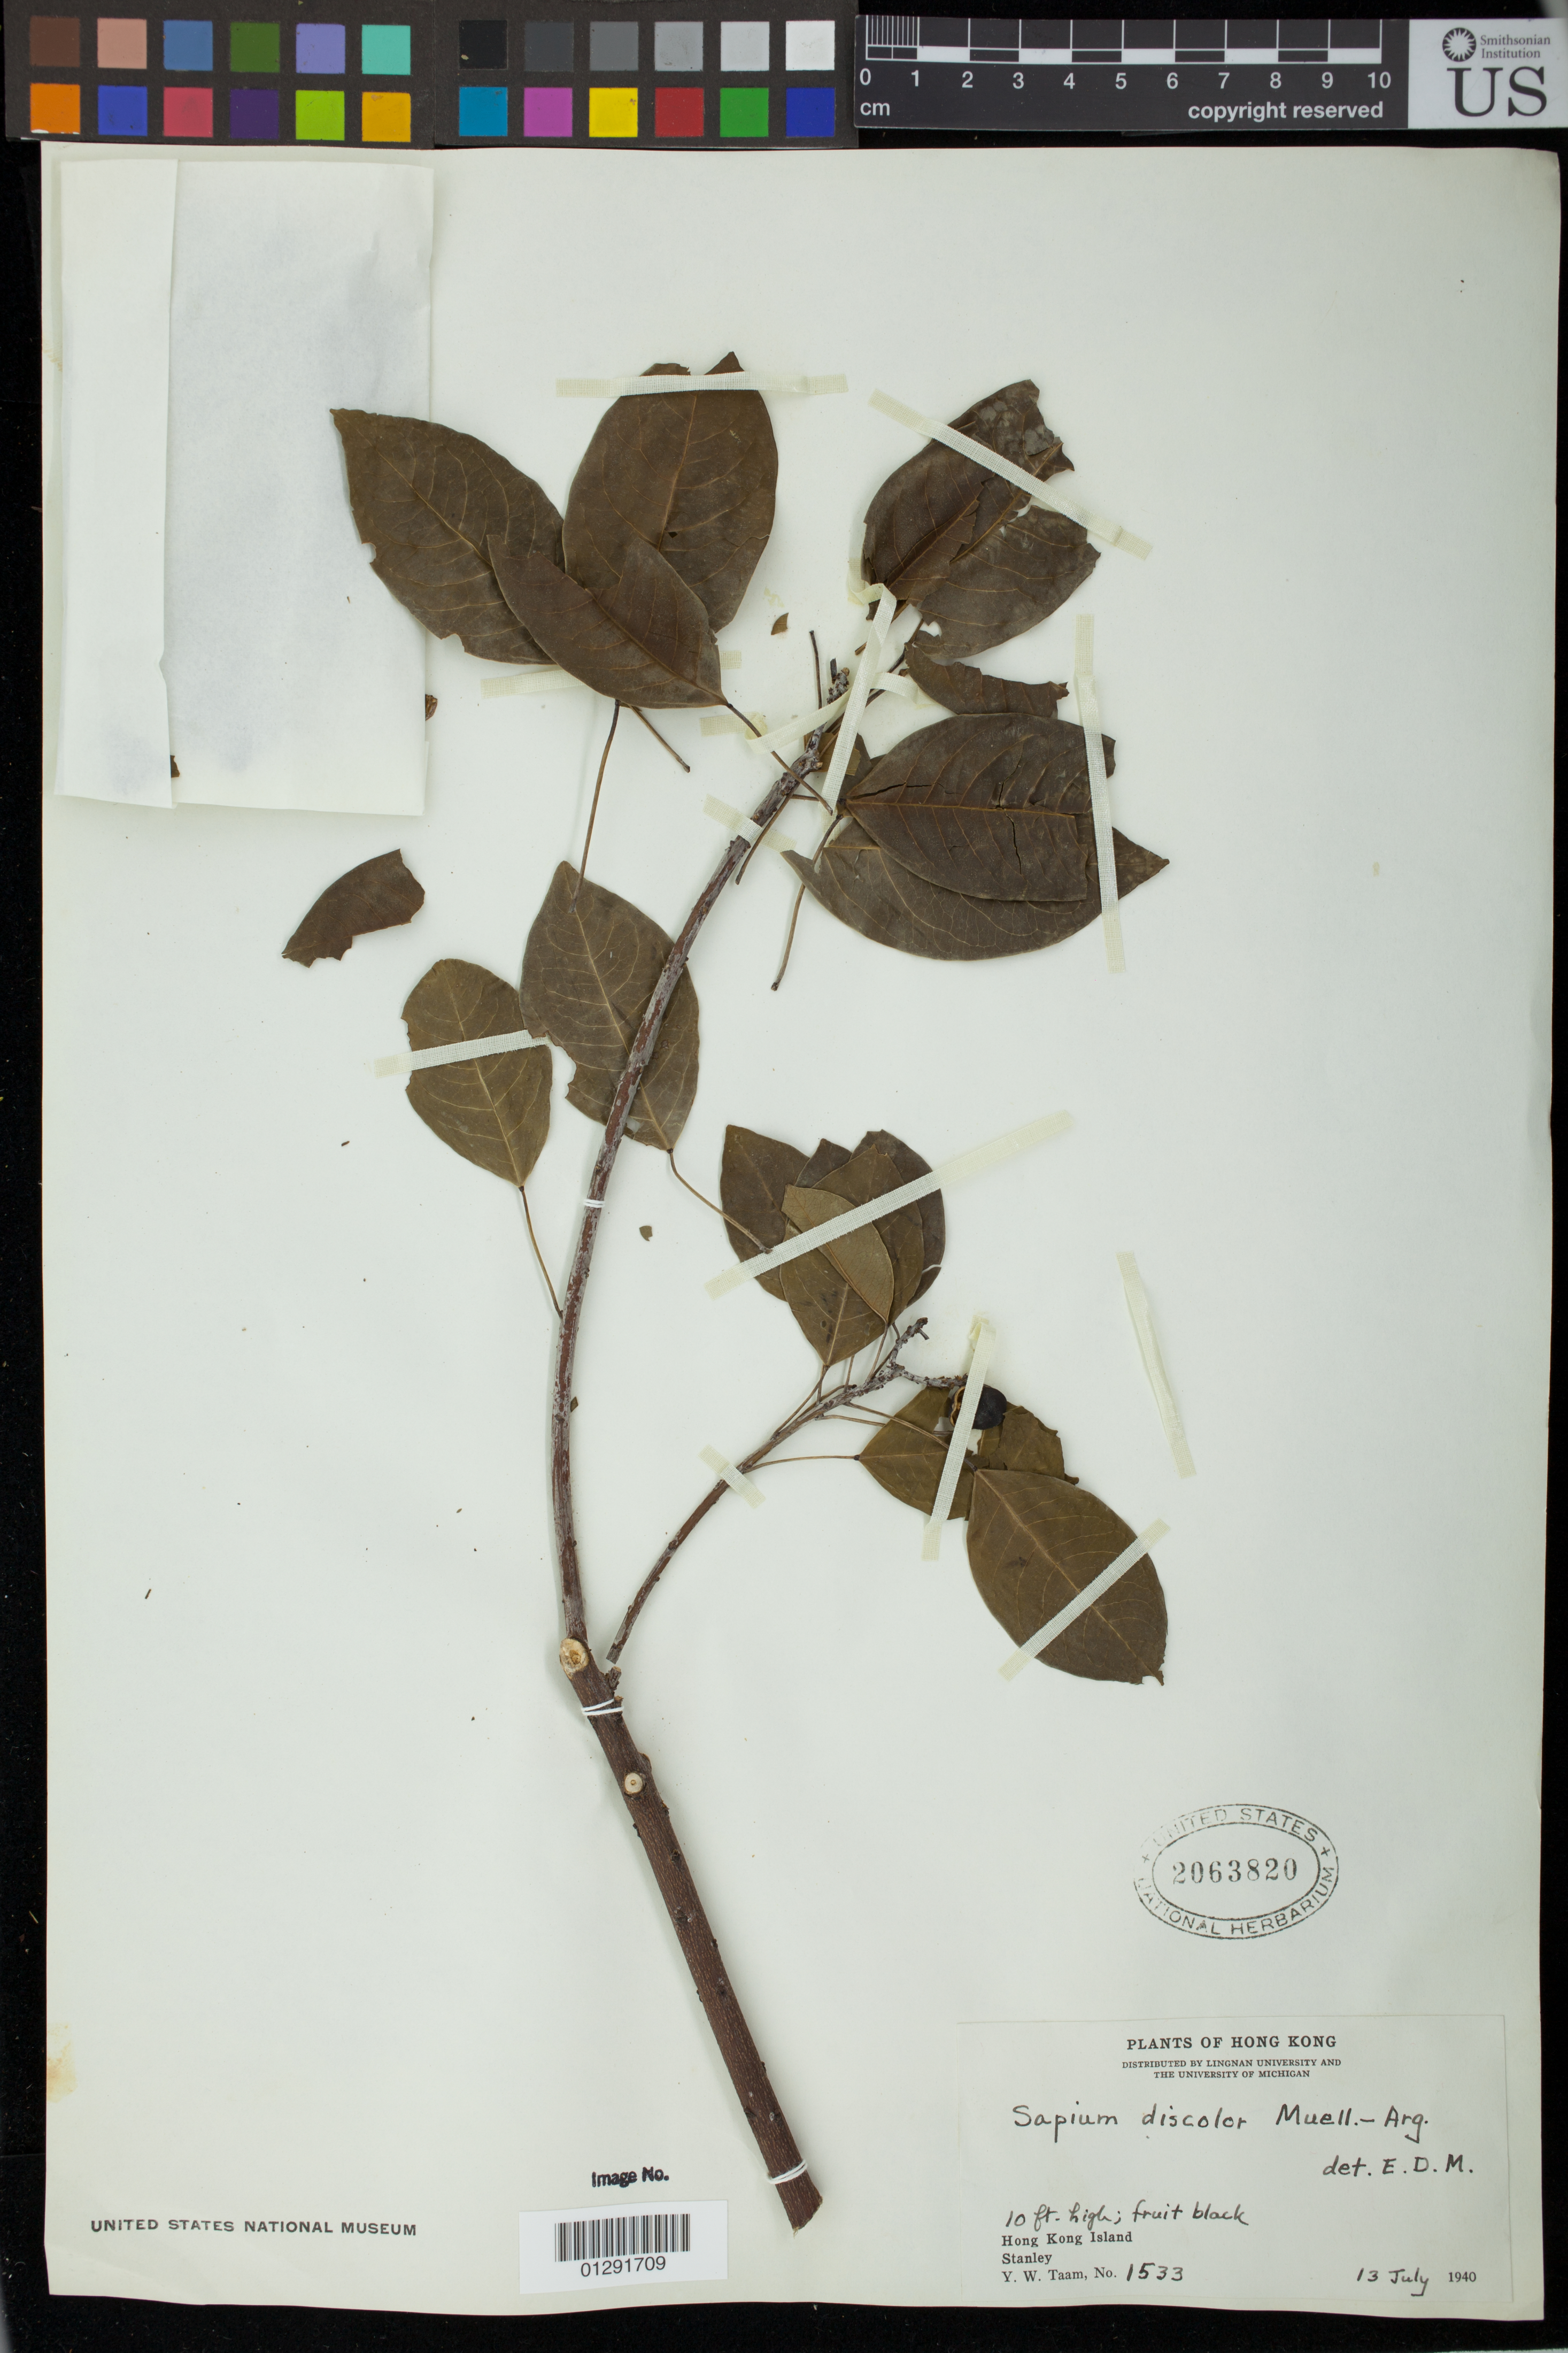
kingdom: Plantae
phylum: Tracheophyta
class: Magnoliopsida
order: Malpighiales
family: Euphorbiaceae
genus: Sapium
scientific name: Sapium discolor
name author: M. Arg.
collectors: Y. W. Taam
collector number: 1533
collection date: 1940-07-13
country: China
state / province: Hong Kong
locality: Hong Kong Island, Stanley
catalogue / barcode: US 2063820